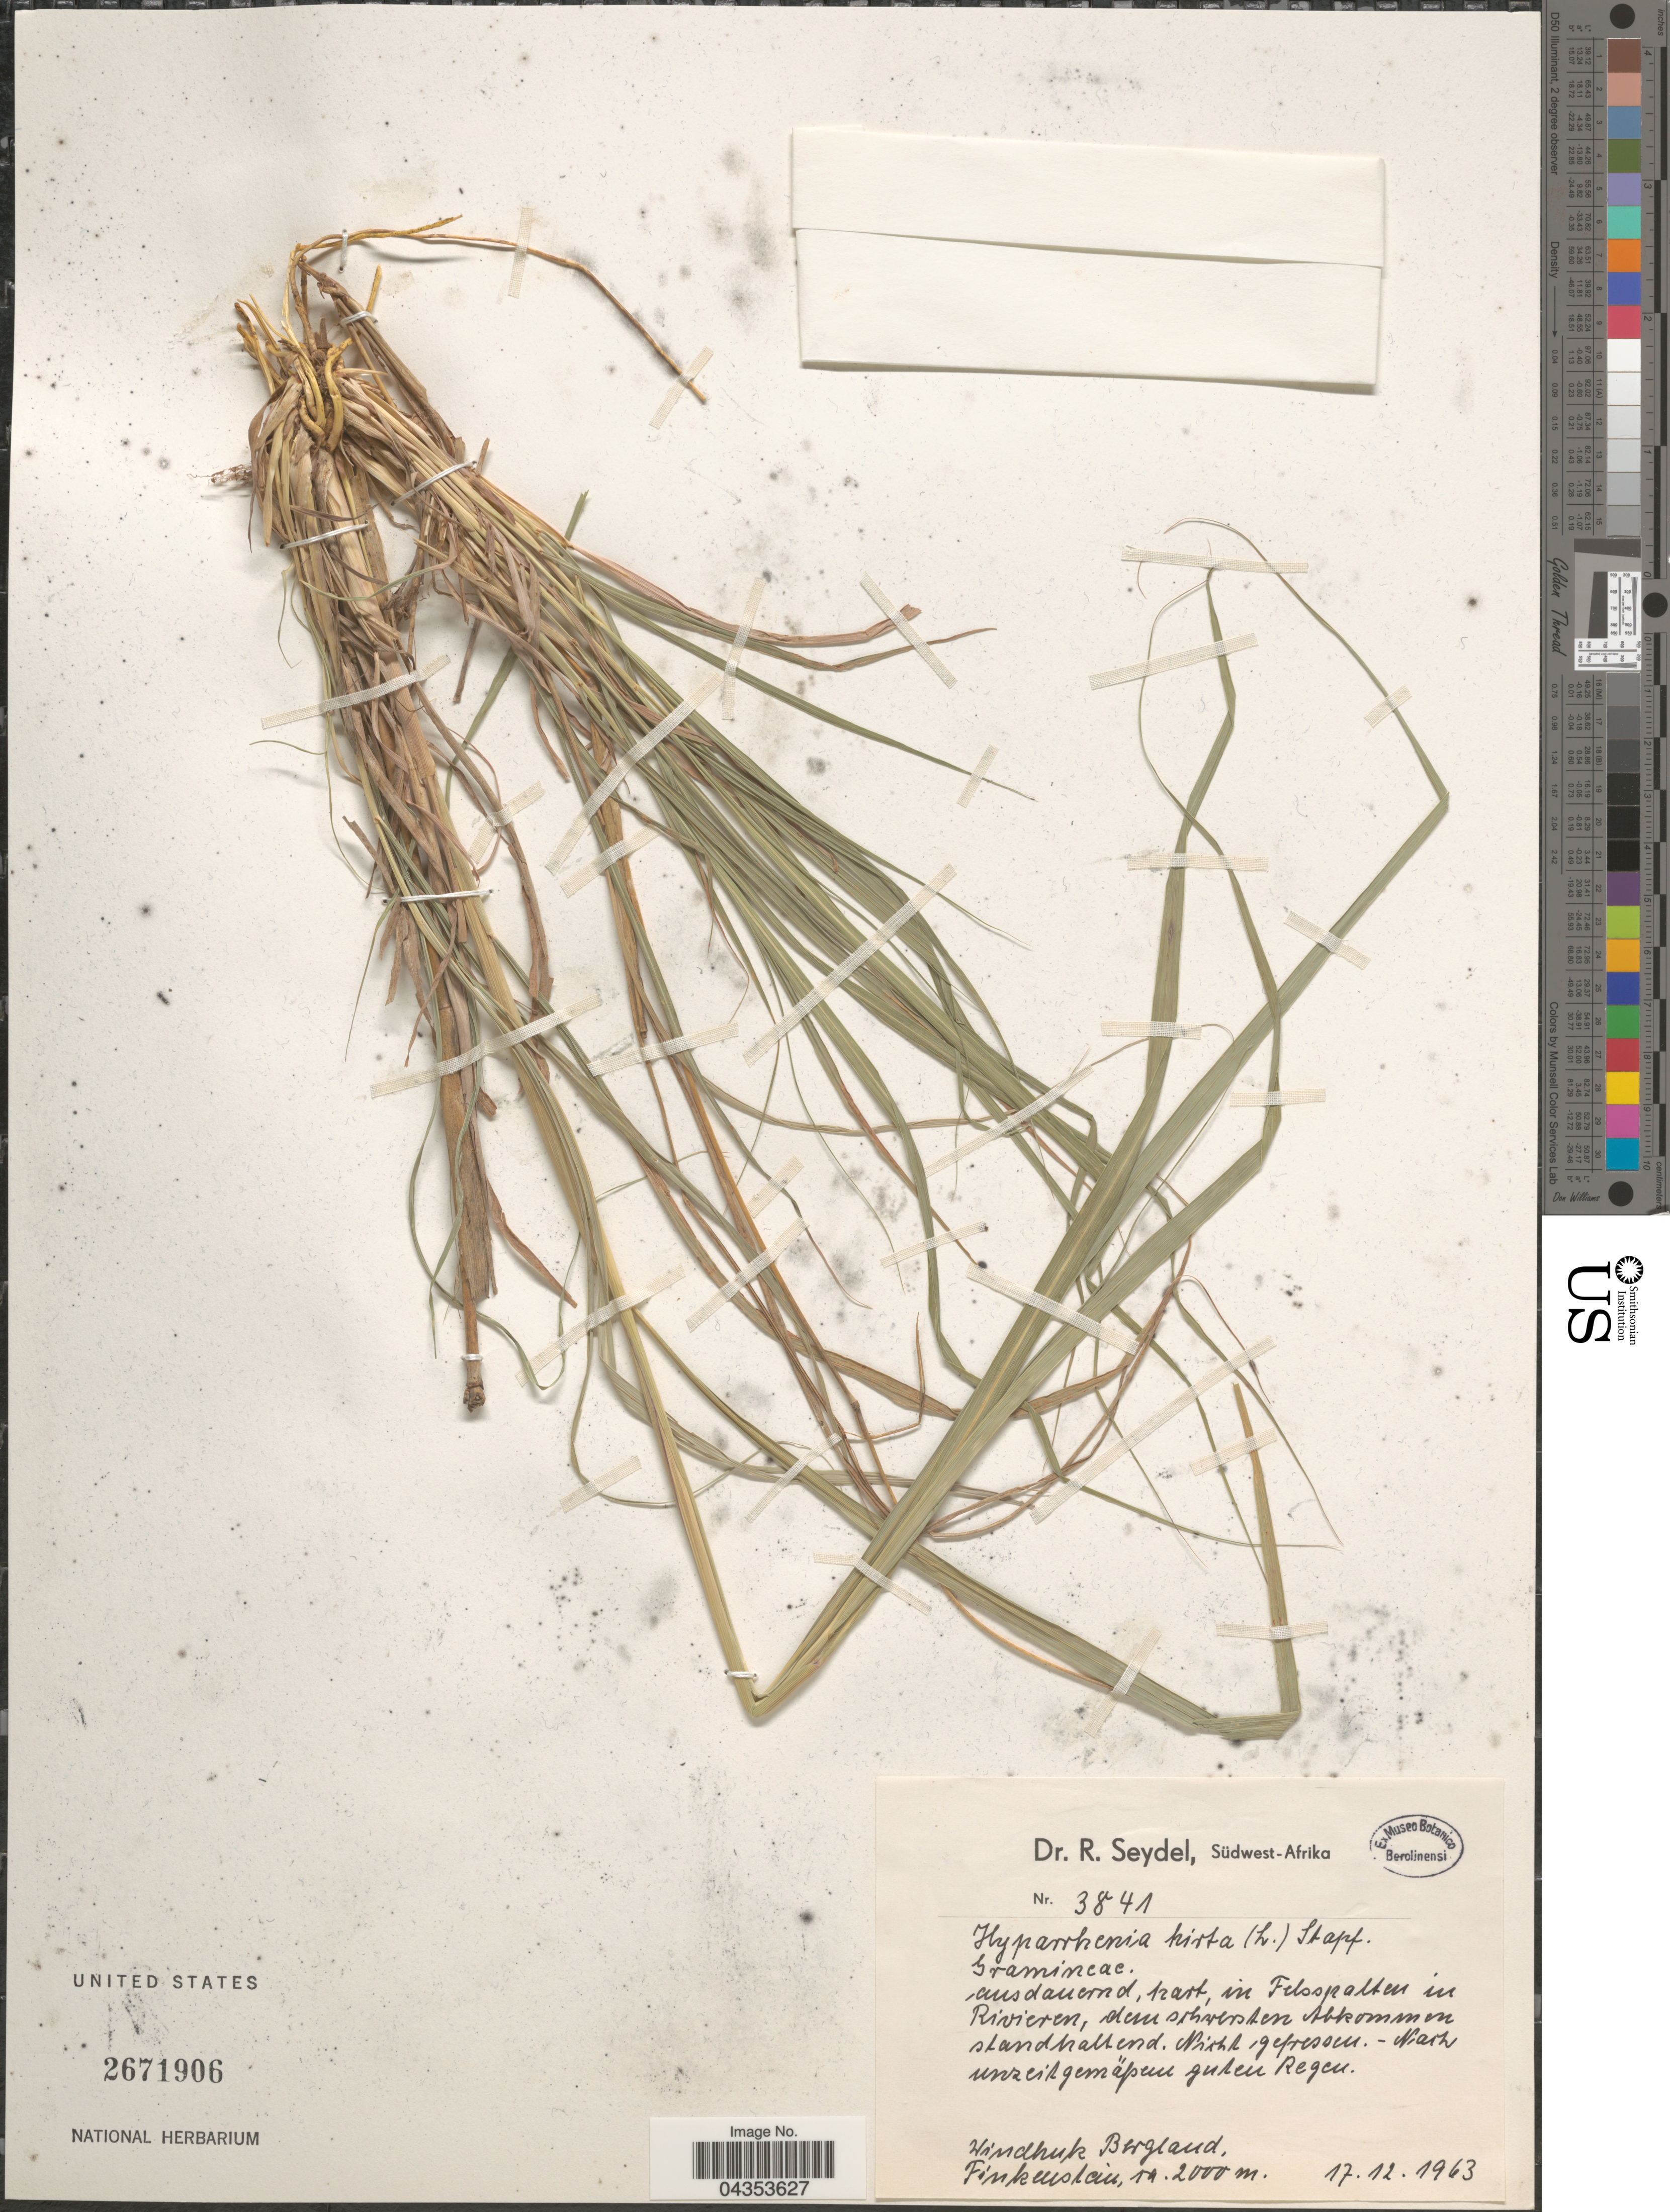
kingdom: Plantae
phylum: Tracheophyta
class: Liliopsida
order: Poales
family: Poaceae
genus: Hyparrhenia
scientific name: Hyparrhenia hirta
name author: (L.) Stapf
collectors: R. Seydel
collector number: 3841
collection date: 1963-12-17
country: Namibia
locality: Südwest-Afrika. Windhuk, Bergland. Finkenstein.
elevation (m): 2000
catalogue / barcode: US 2671906